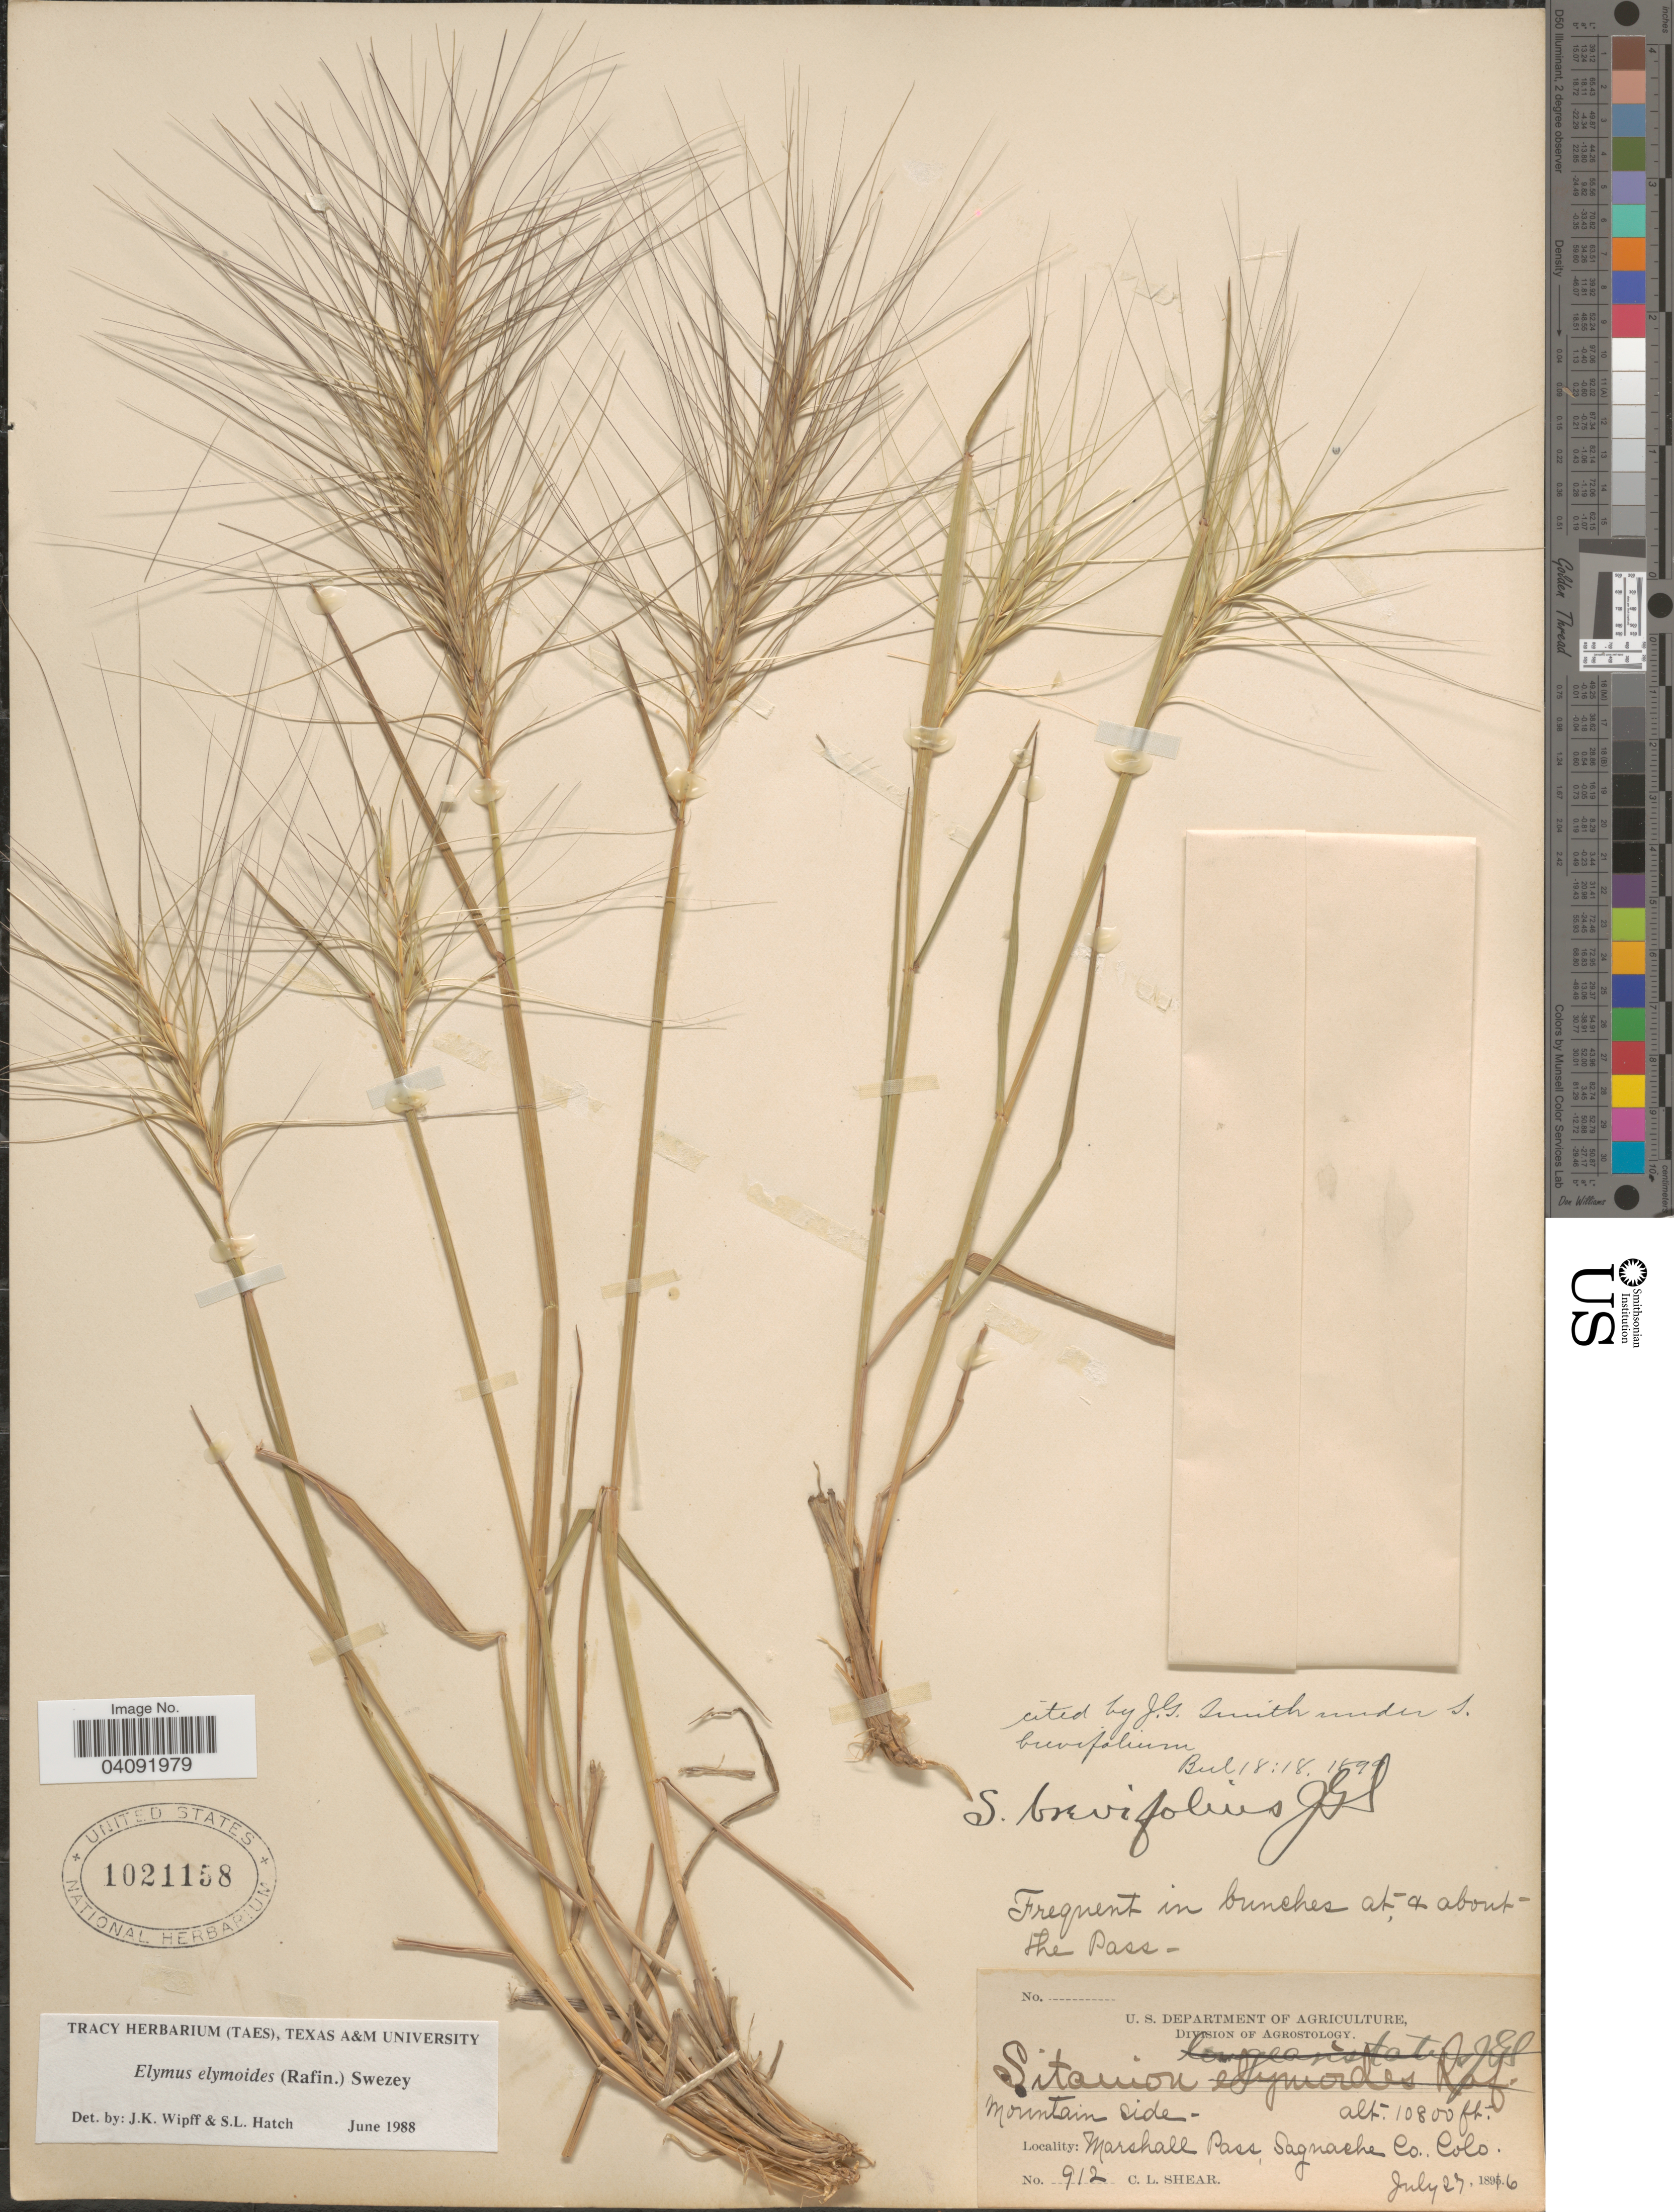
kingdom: Plantae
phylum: Tracheophyta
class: Liliopsida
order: Poales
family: Poaceae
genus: Elymus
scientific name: Elymus elymoides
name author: (Raf.) Swezey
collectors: C. L. Shear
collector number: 912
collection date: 1896-07-27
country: United States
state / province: Colorado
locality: Frequent in bunches at & about the Pass. Mountain side. Marshall Pass, Saguache Co.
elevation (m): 3292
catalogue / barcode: US 1021158